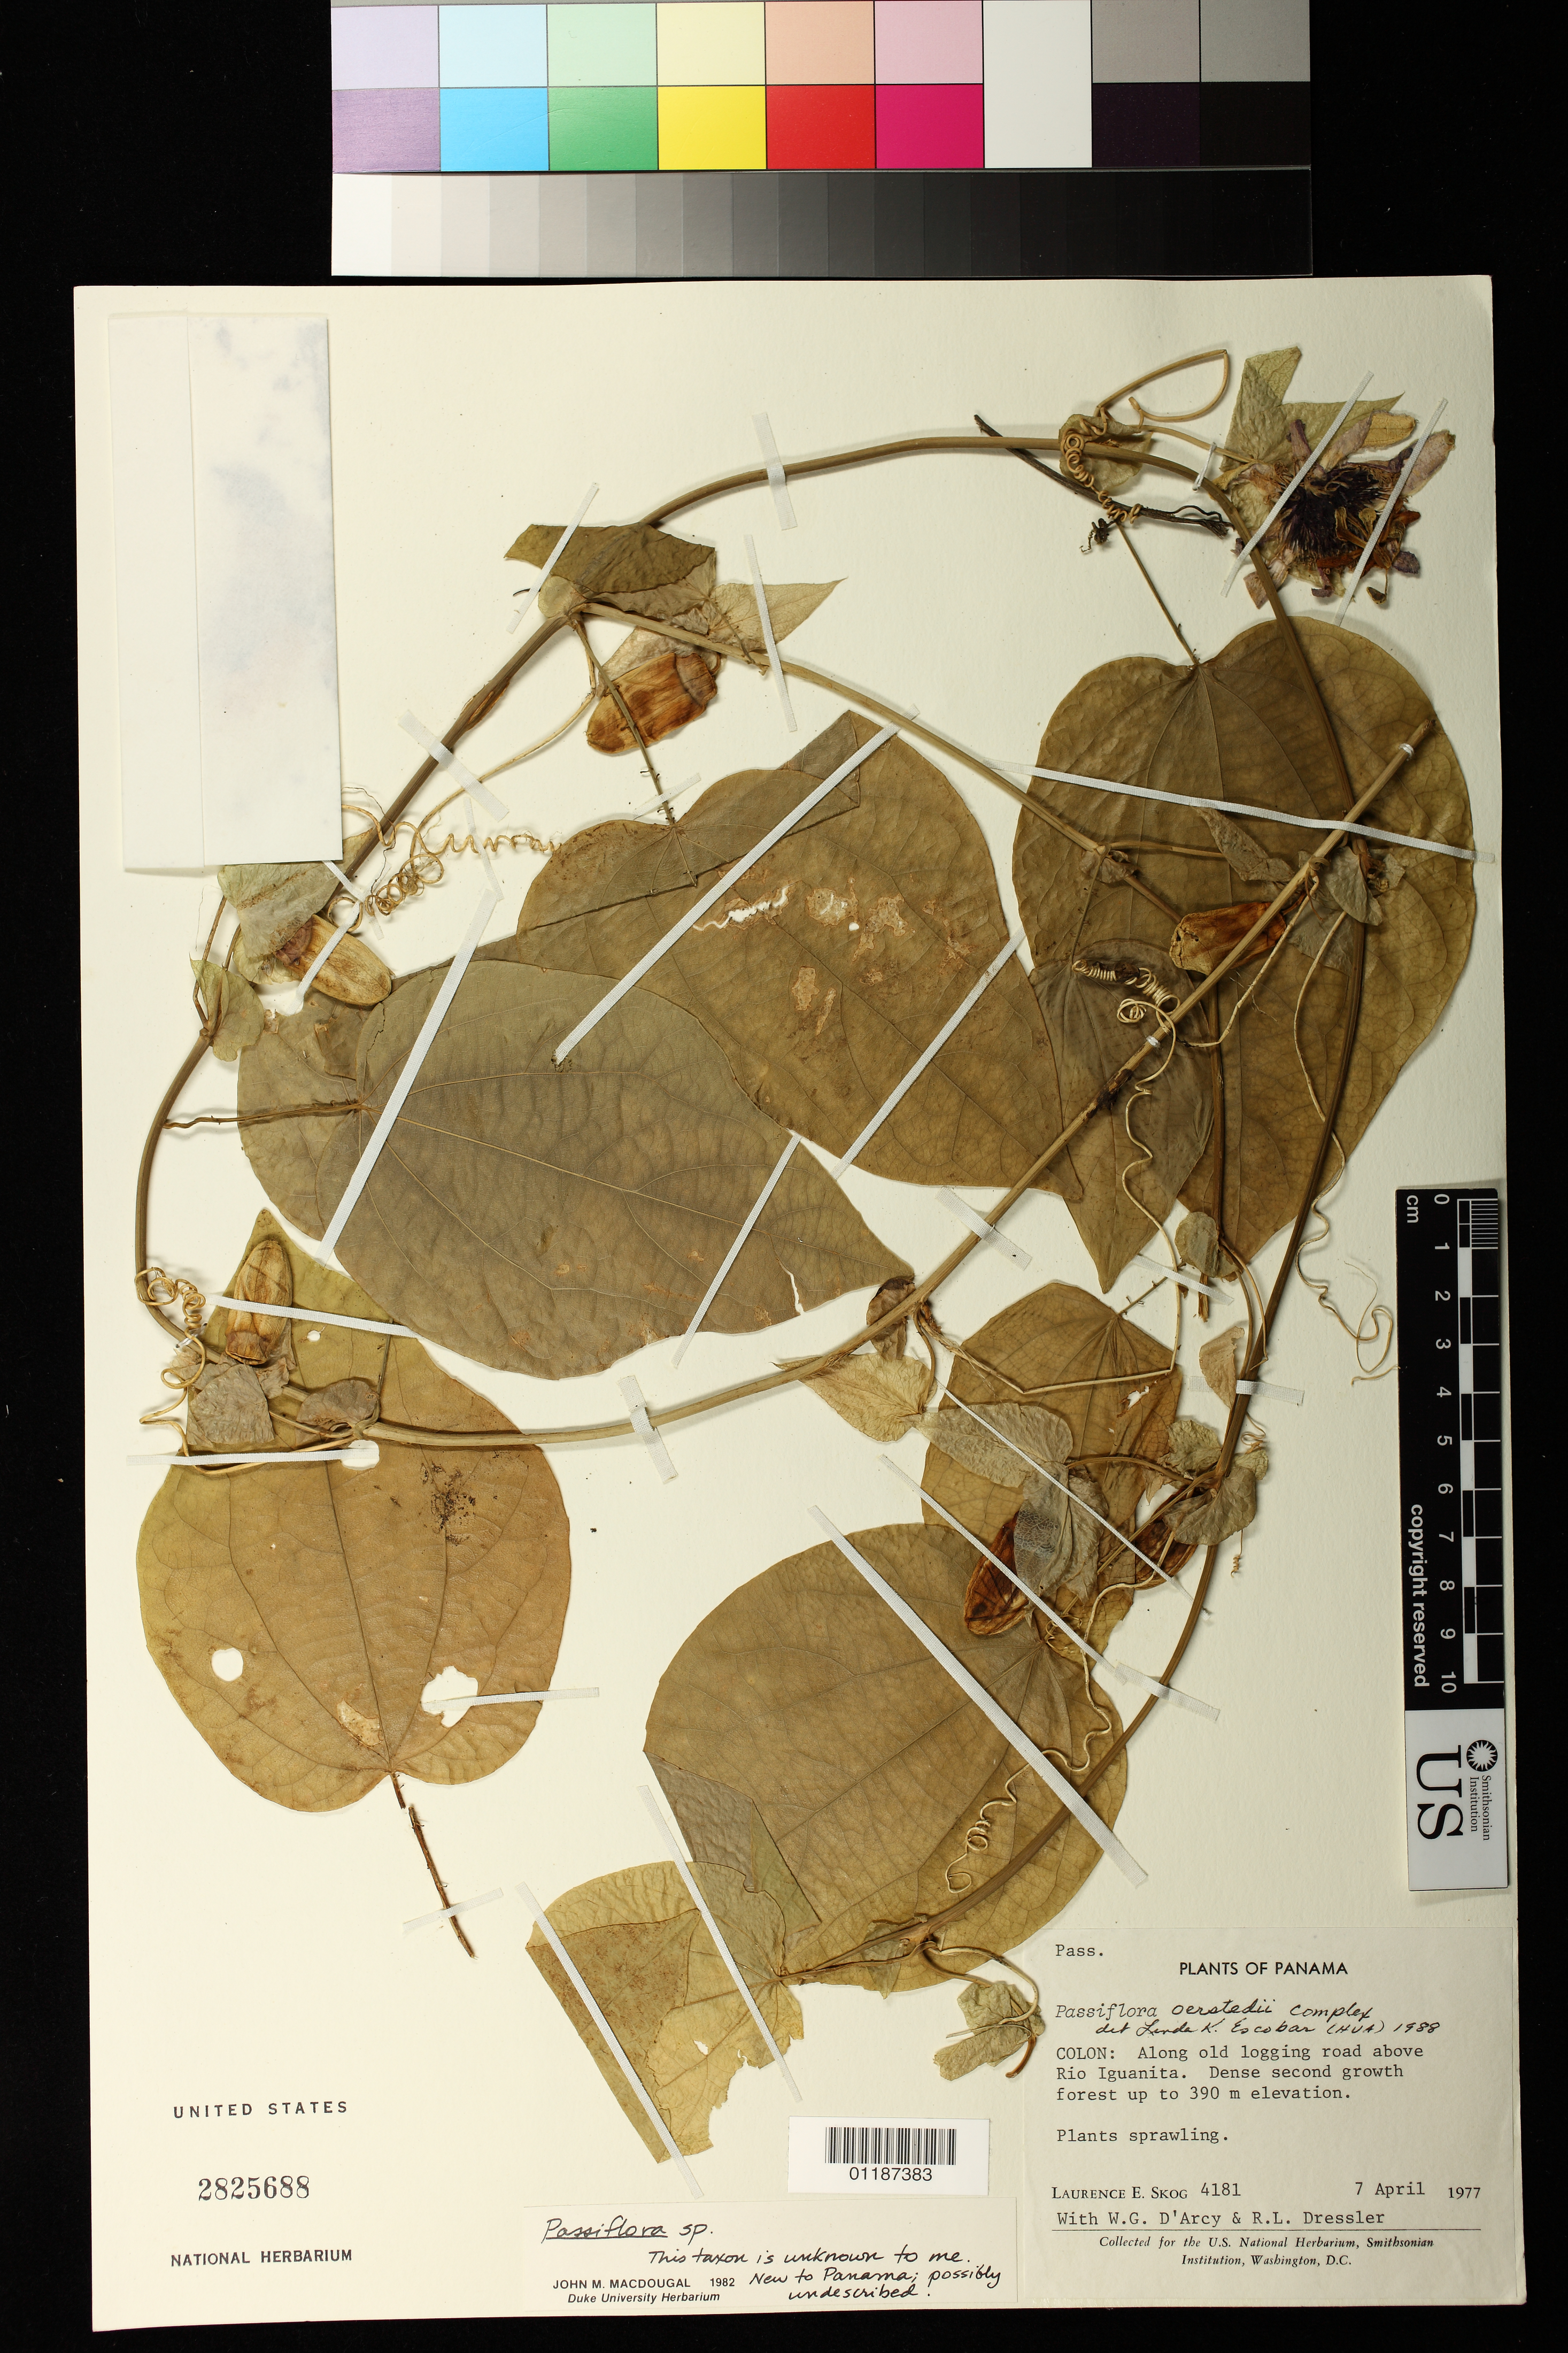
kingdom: Plantae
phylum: Tracheophyta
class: Magnoliopsida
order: Malpighiales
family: Passifloraceae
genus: Passiflora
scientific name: Passiflora oerstedii var. choconiana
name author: (S. Watson) Killip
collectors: L. E. Skog, W. G. D'Arcy & R. Dressler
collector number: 4181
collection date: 1977-04-07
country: Panama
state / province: Colón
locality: Along old logging road above Rio Iguanita.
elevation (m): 0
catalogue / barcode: US 2825688